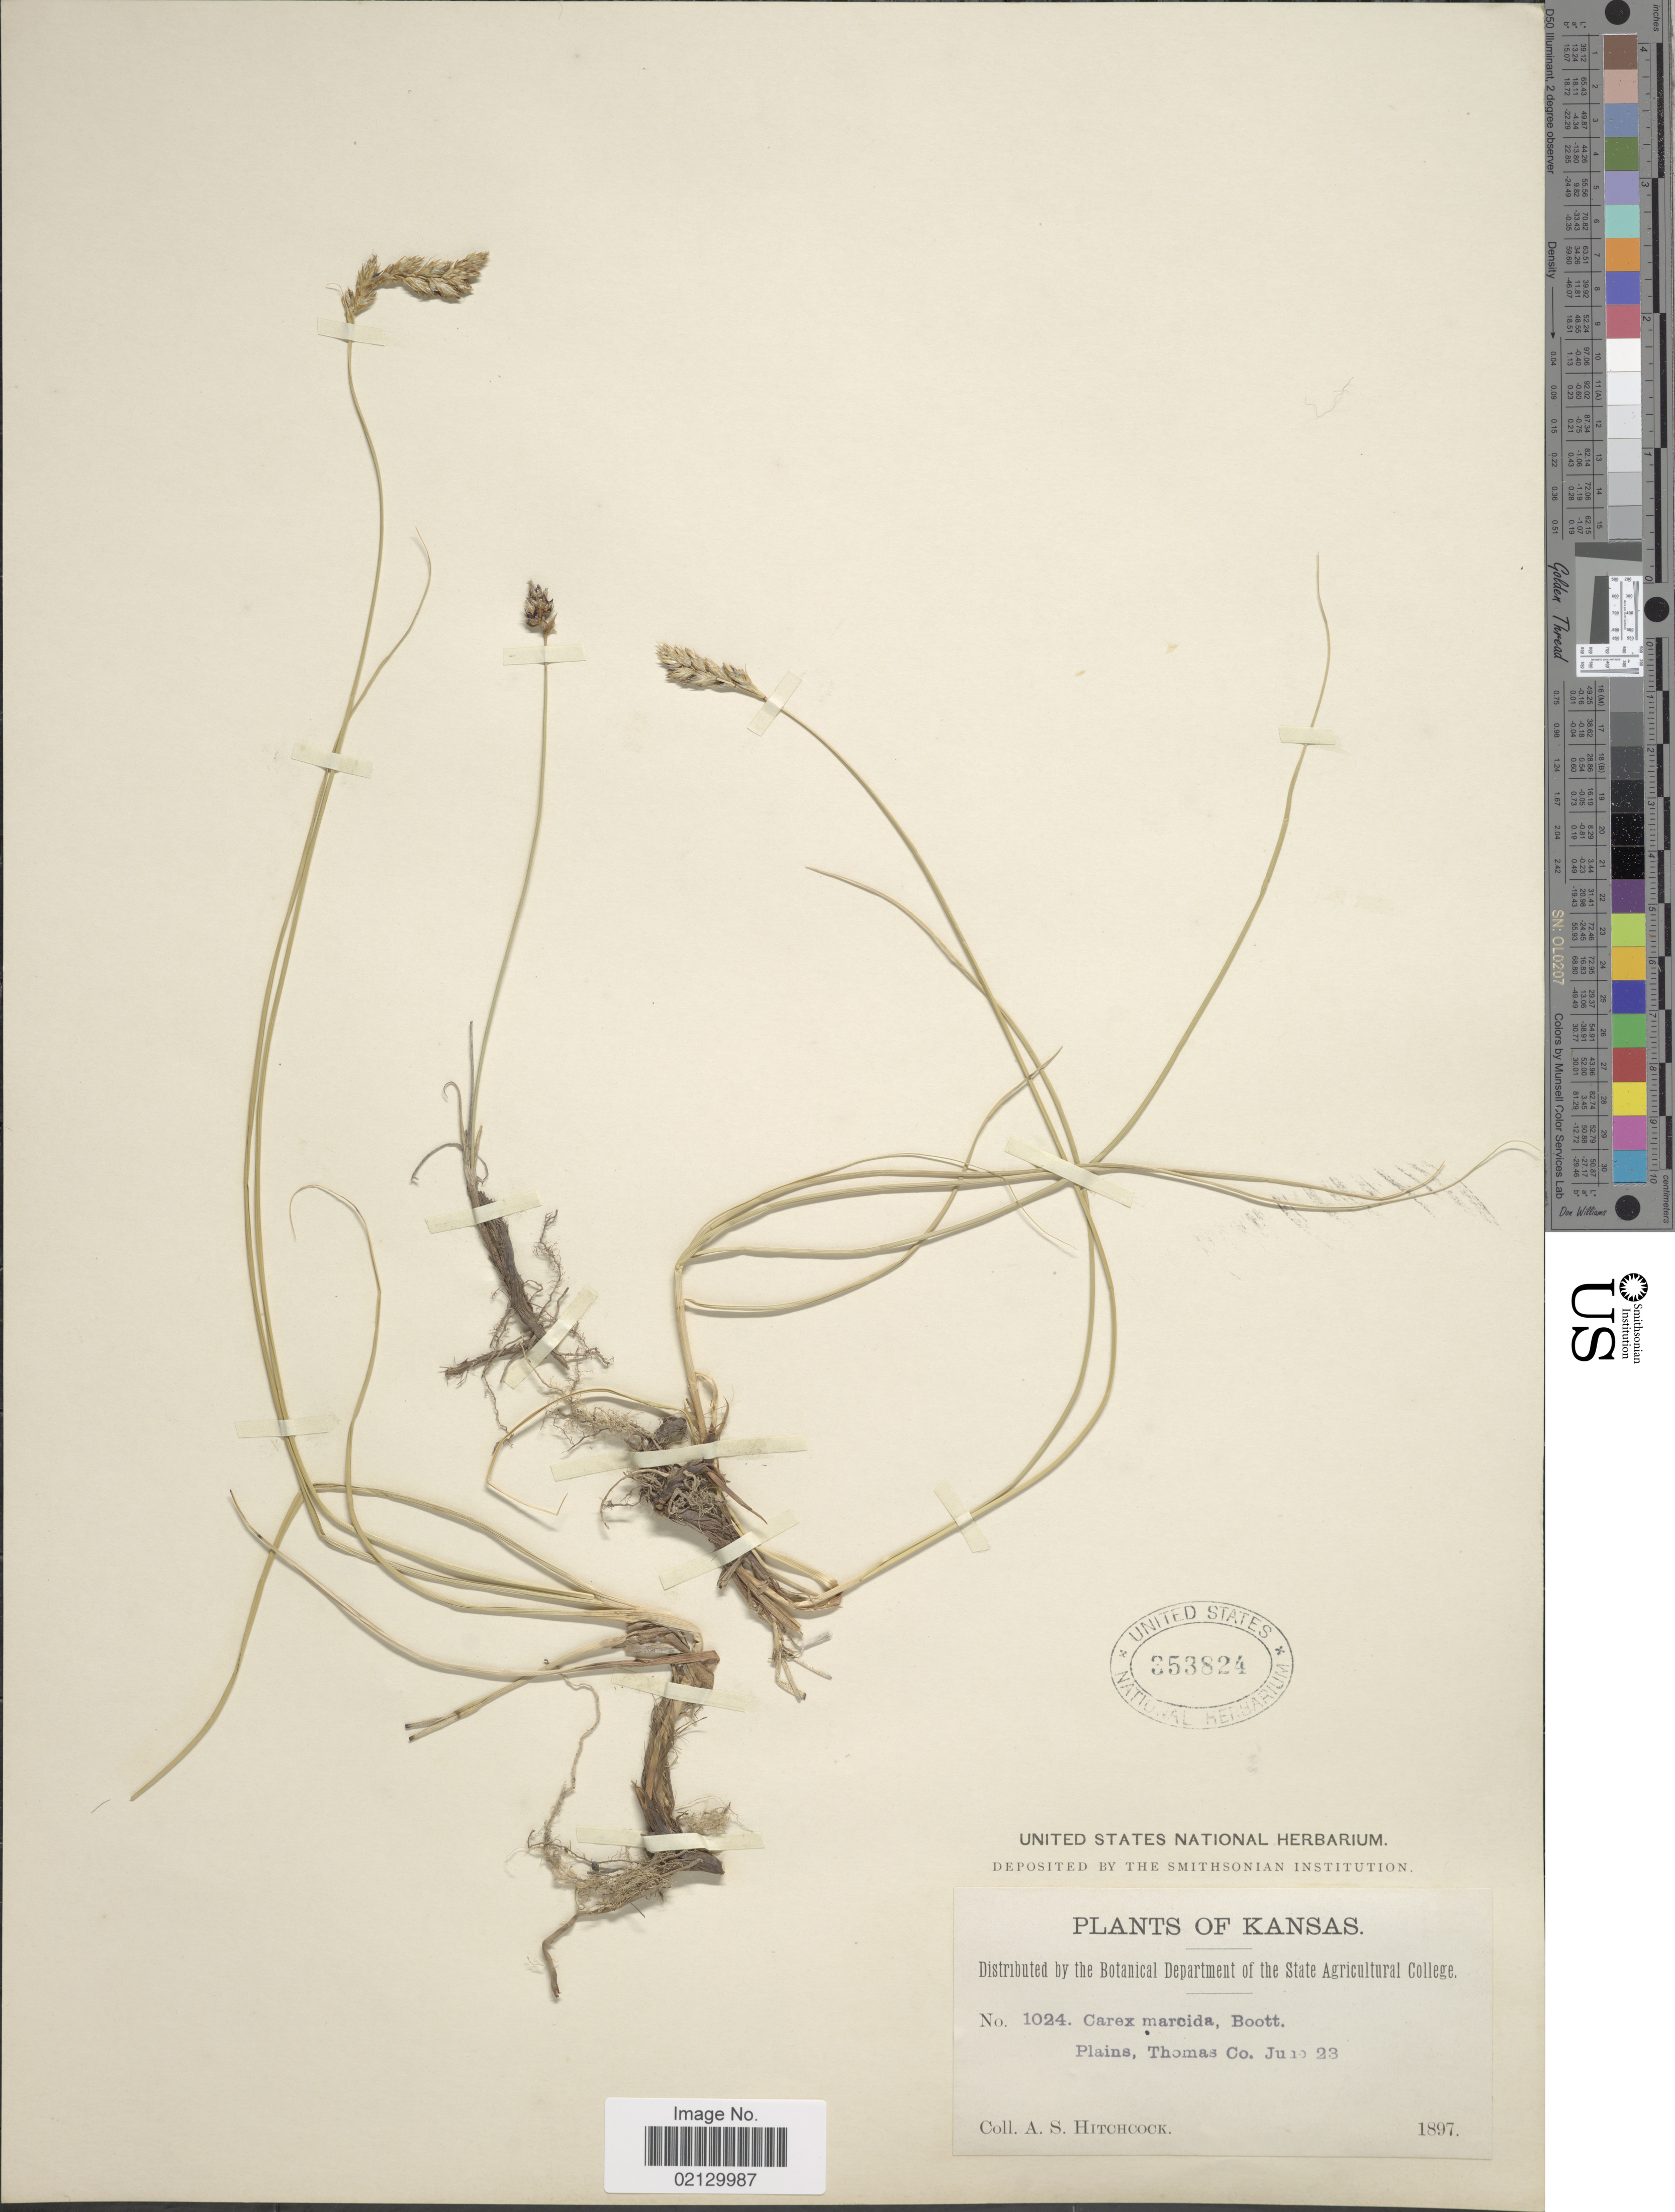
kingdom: Plantae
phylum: Tracheophyta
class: Liliopsida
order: Poales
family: Cyperaceae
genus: Carex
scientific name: Carex praegracilis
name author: W. Boott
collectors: A. S. Hitchcock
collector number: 1024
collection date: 1897-06-23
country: United States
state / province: Kansas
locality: Plains, Thomas Co.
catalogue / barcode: US 353824